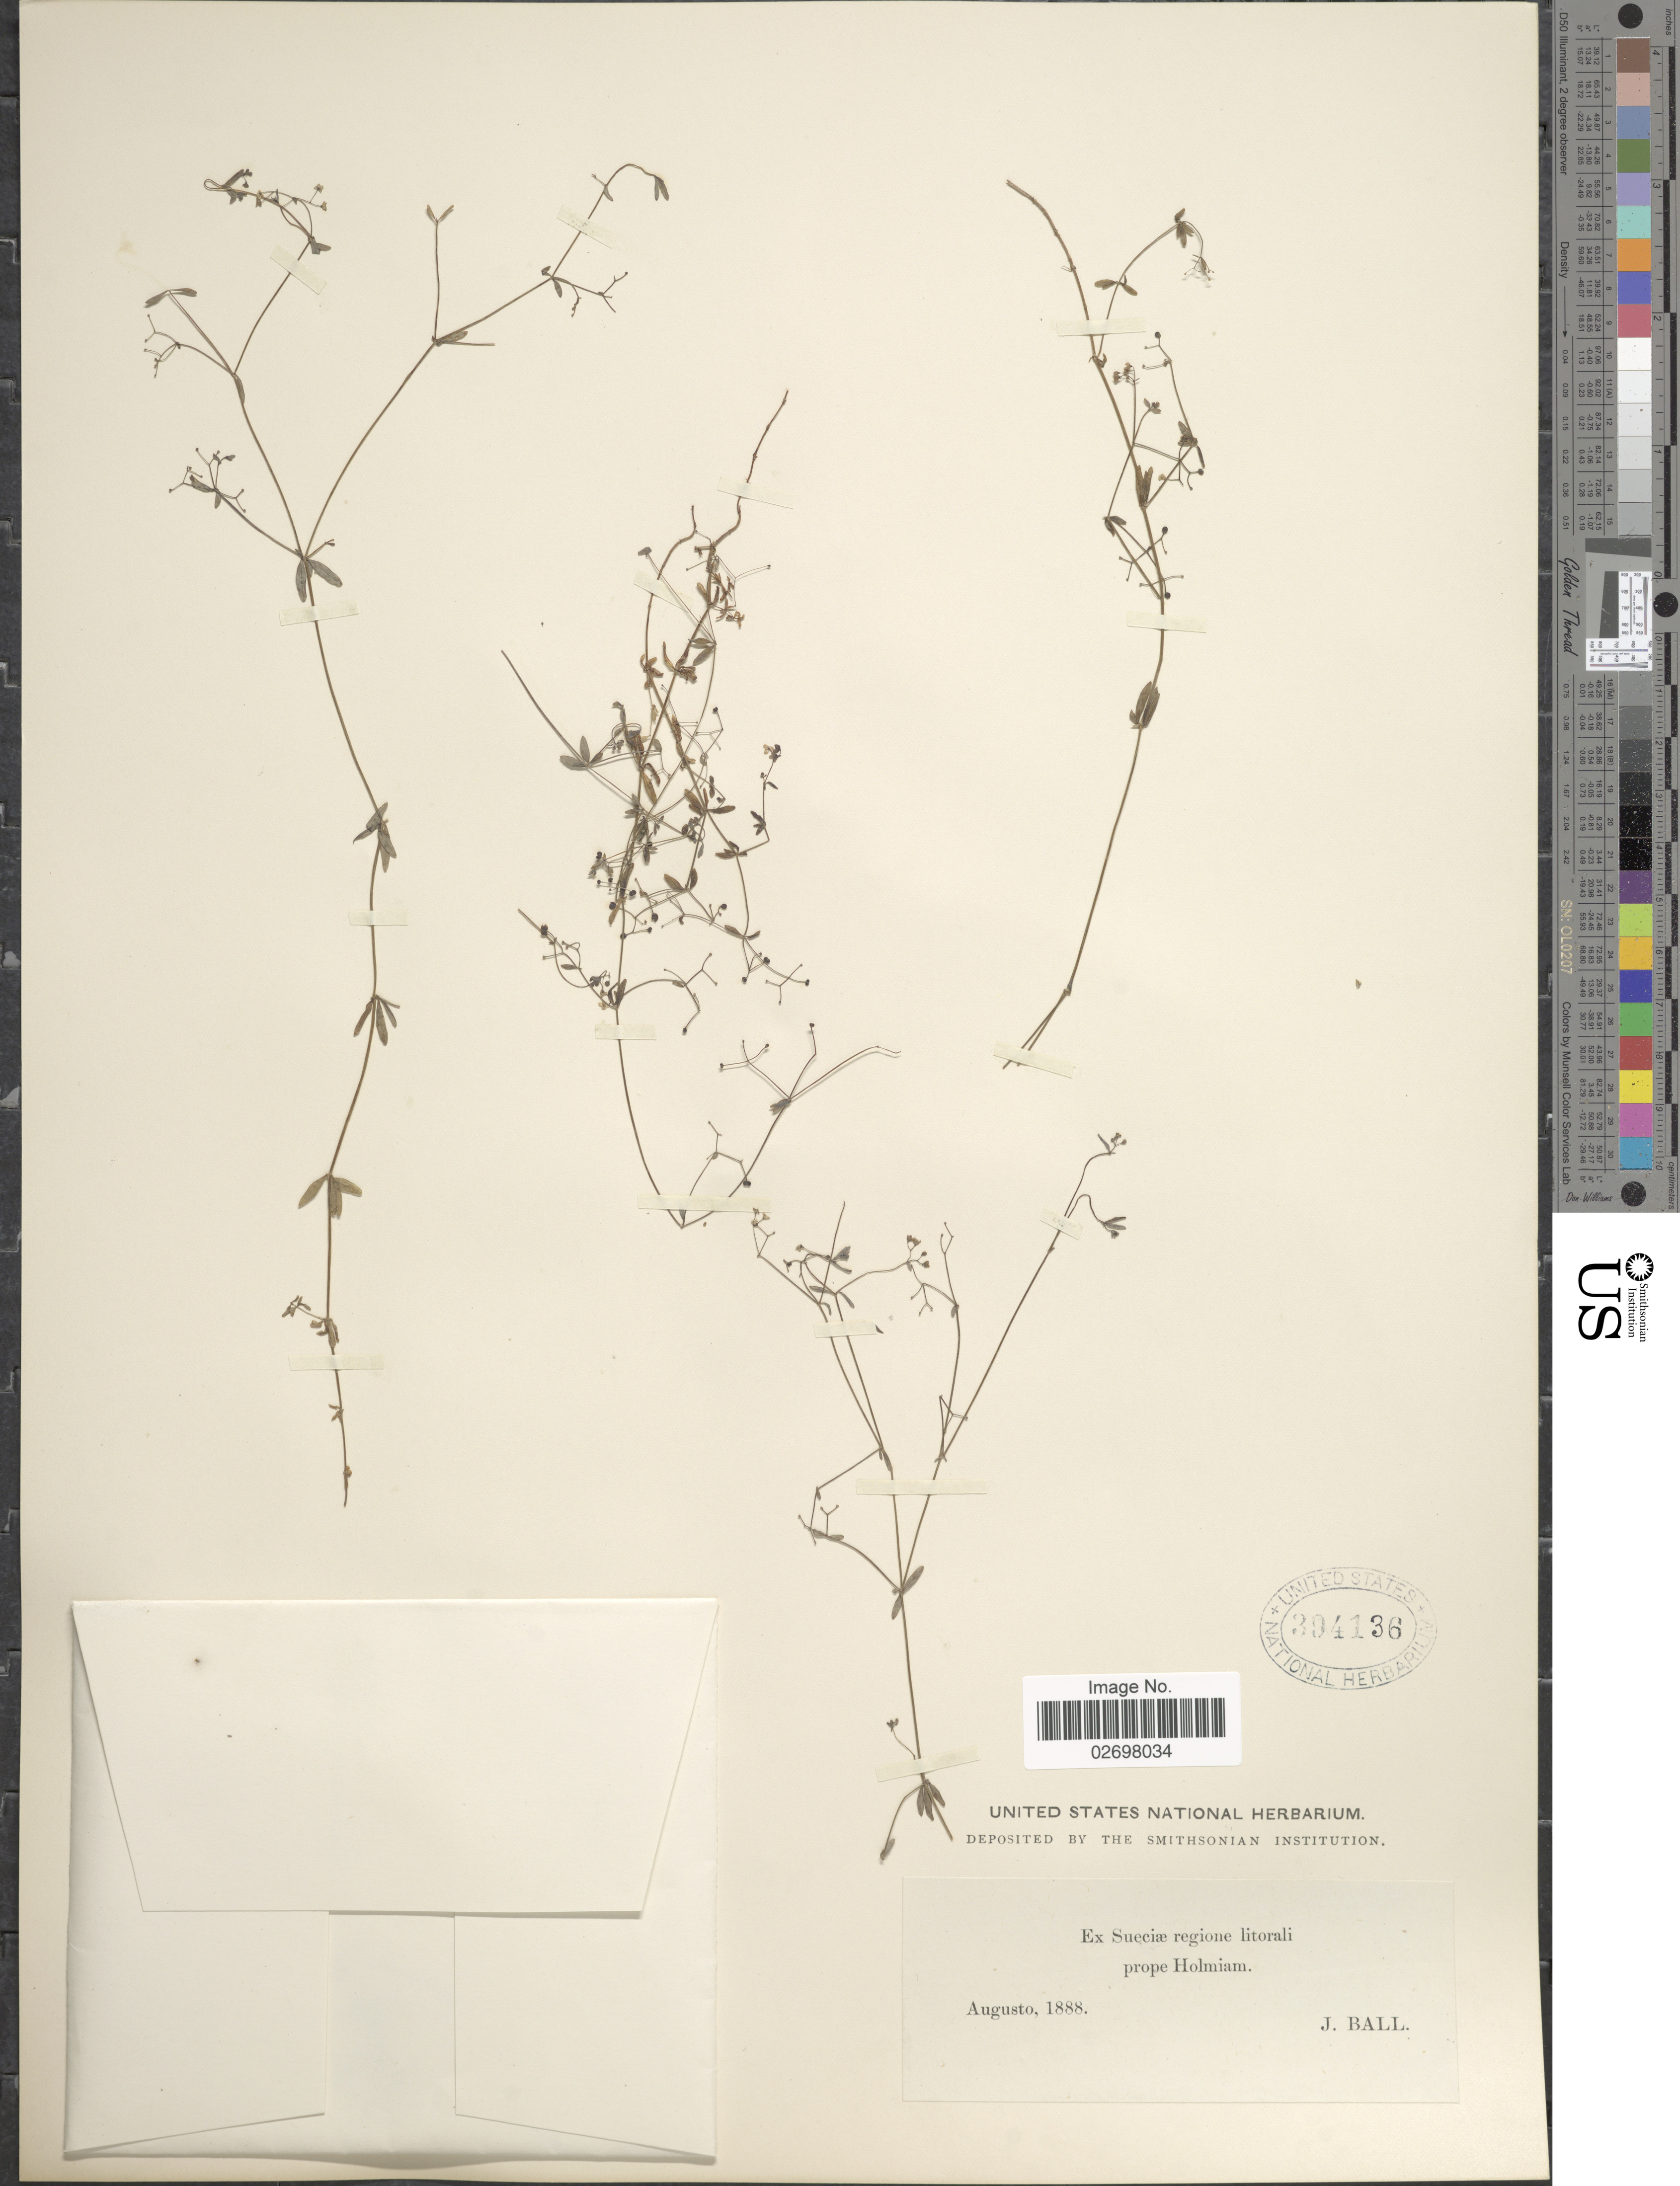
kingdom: Plantae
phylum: Tracheophyta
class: Magnoliopsida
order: Gentianales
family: Rubiaceae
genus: Galium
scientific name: Galium sp.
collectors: J. Ball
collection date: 1888-08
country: Sweden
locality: Ex Sueciae regione litorali, prope Holmiam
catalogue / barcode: US 394136